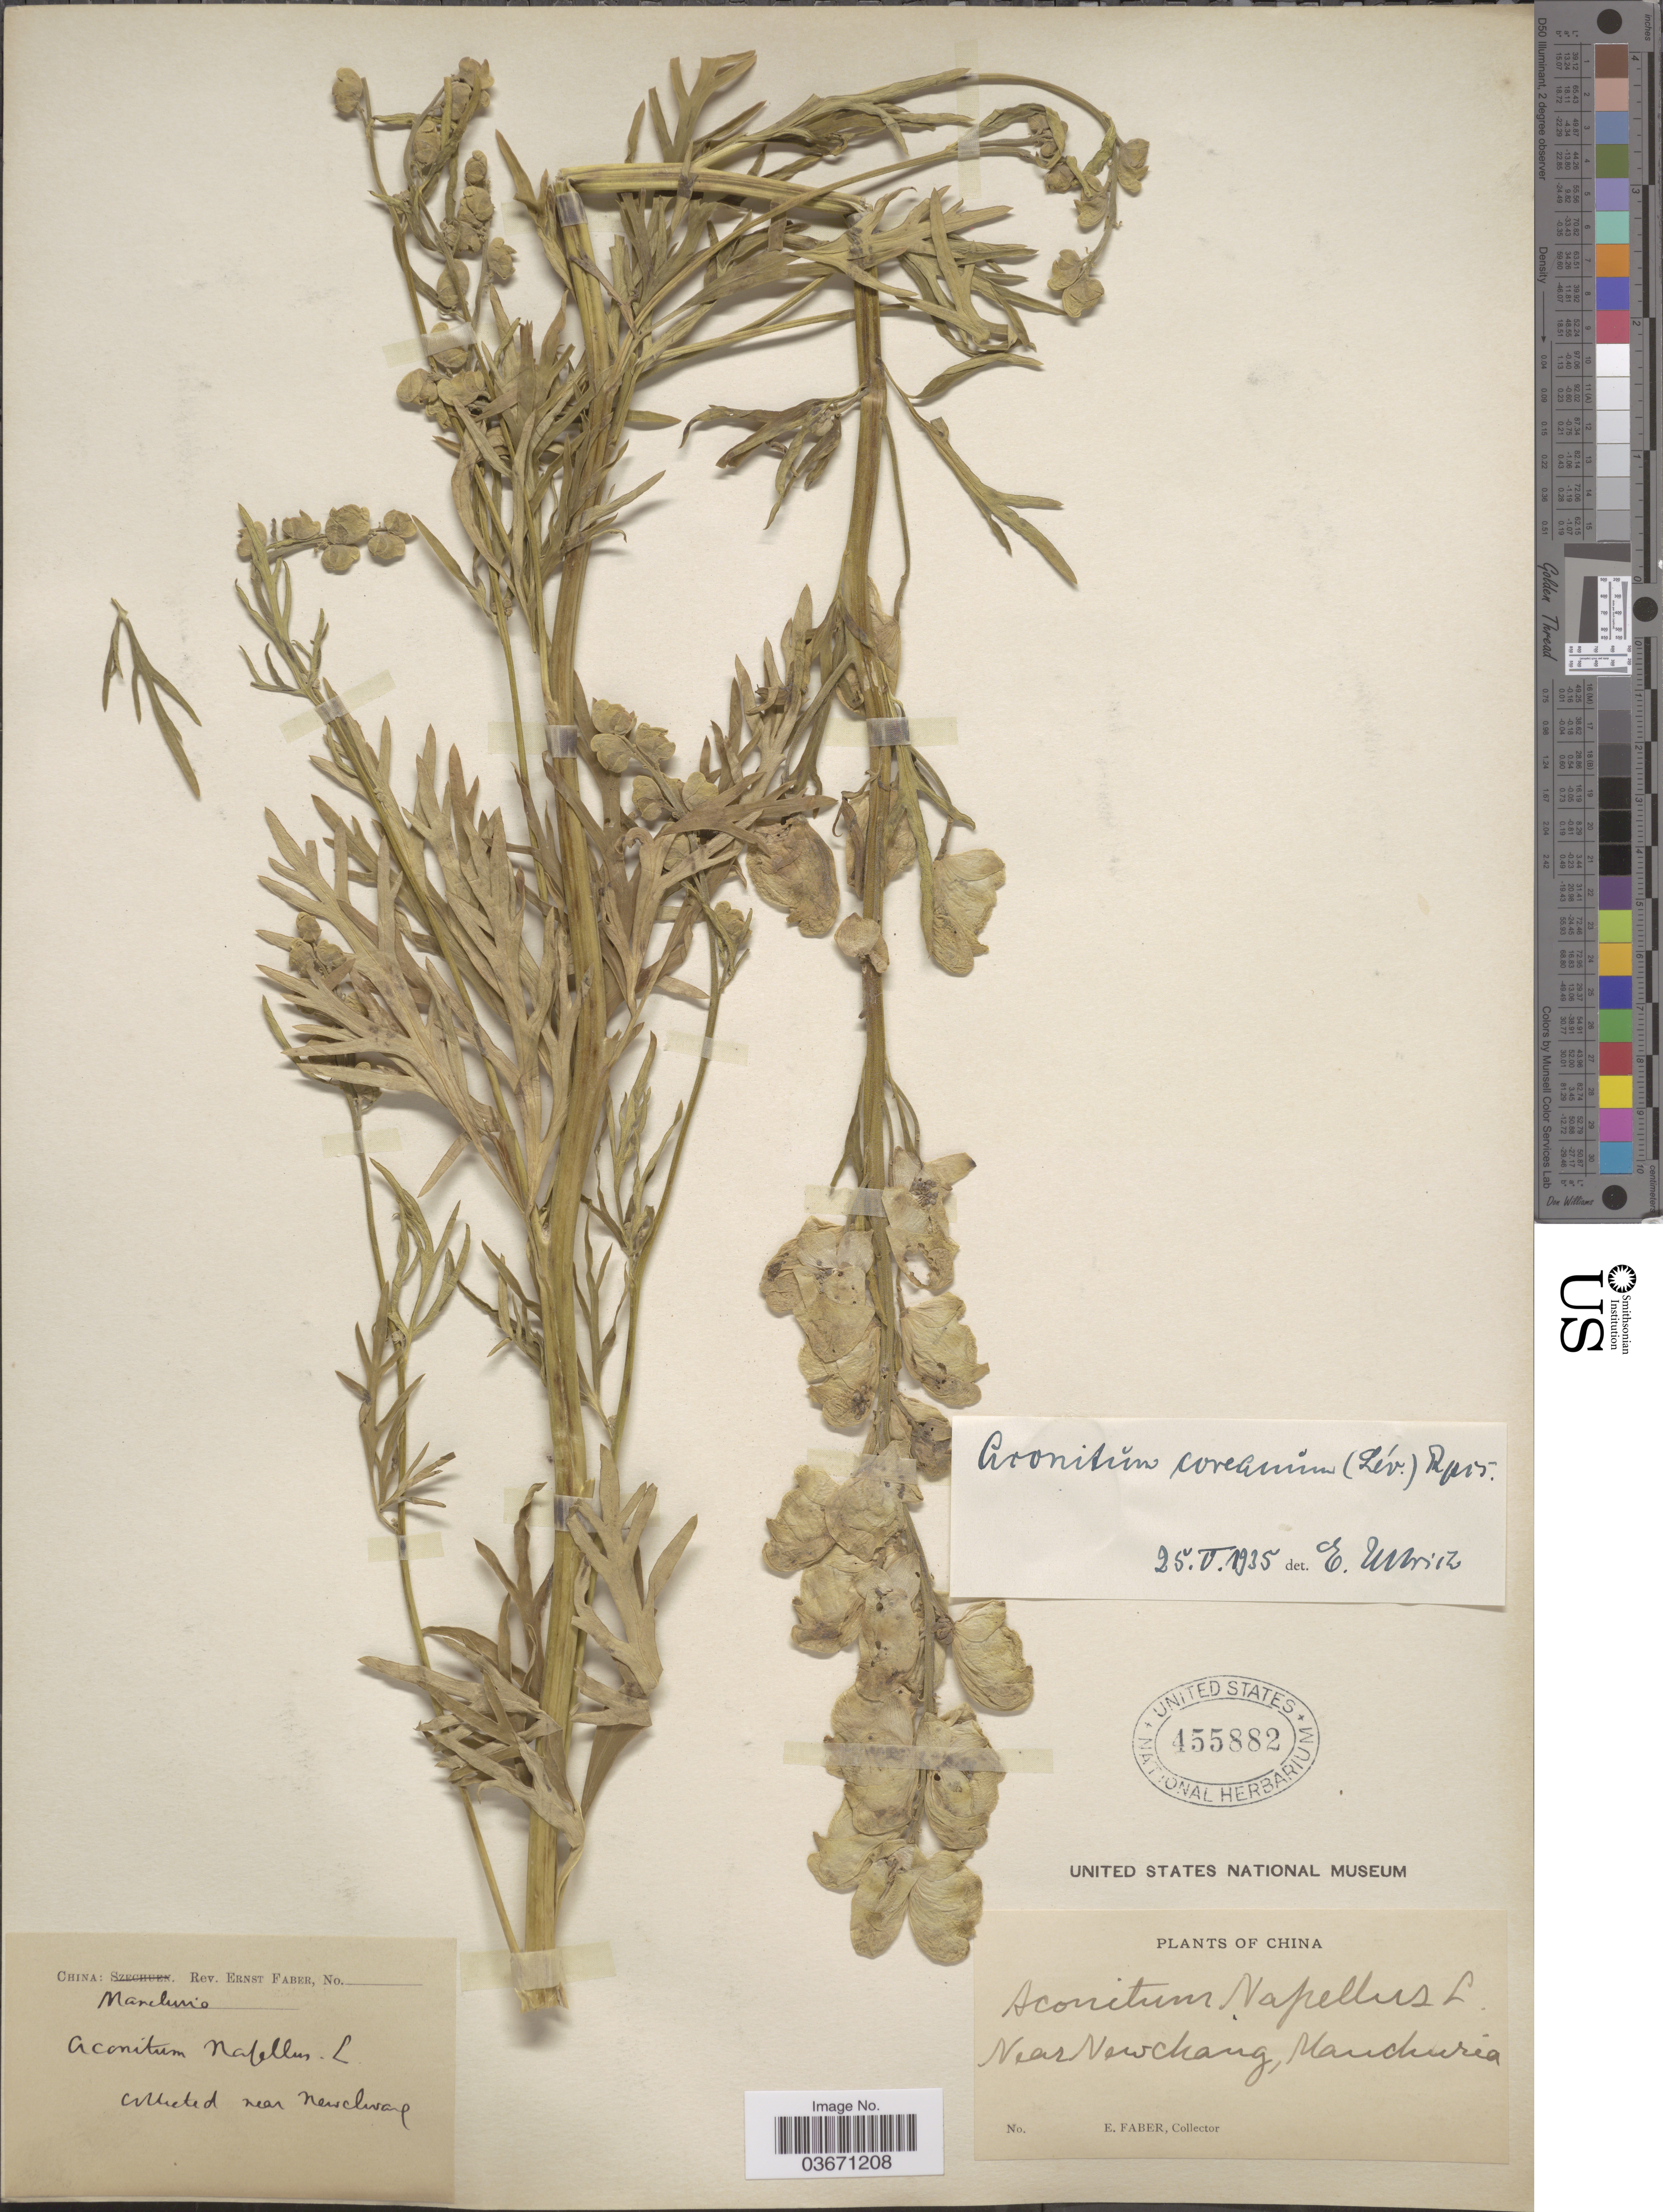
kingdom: Plantae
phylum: Tracheophyta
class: Magnoliopsida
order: Ranunculales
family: Ranunculaceae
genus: Aconitum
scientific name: Aconitum coreanum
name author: (H. Lév.) Rapaics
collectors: E. Faber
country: China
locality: Manchuria. Near Newchang.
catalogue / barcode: US 455882